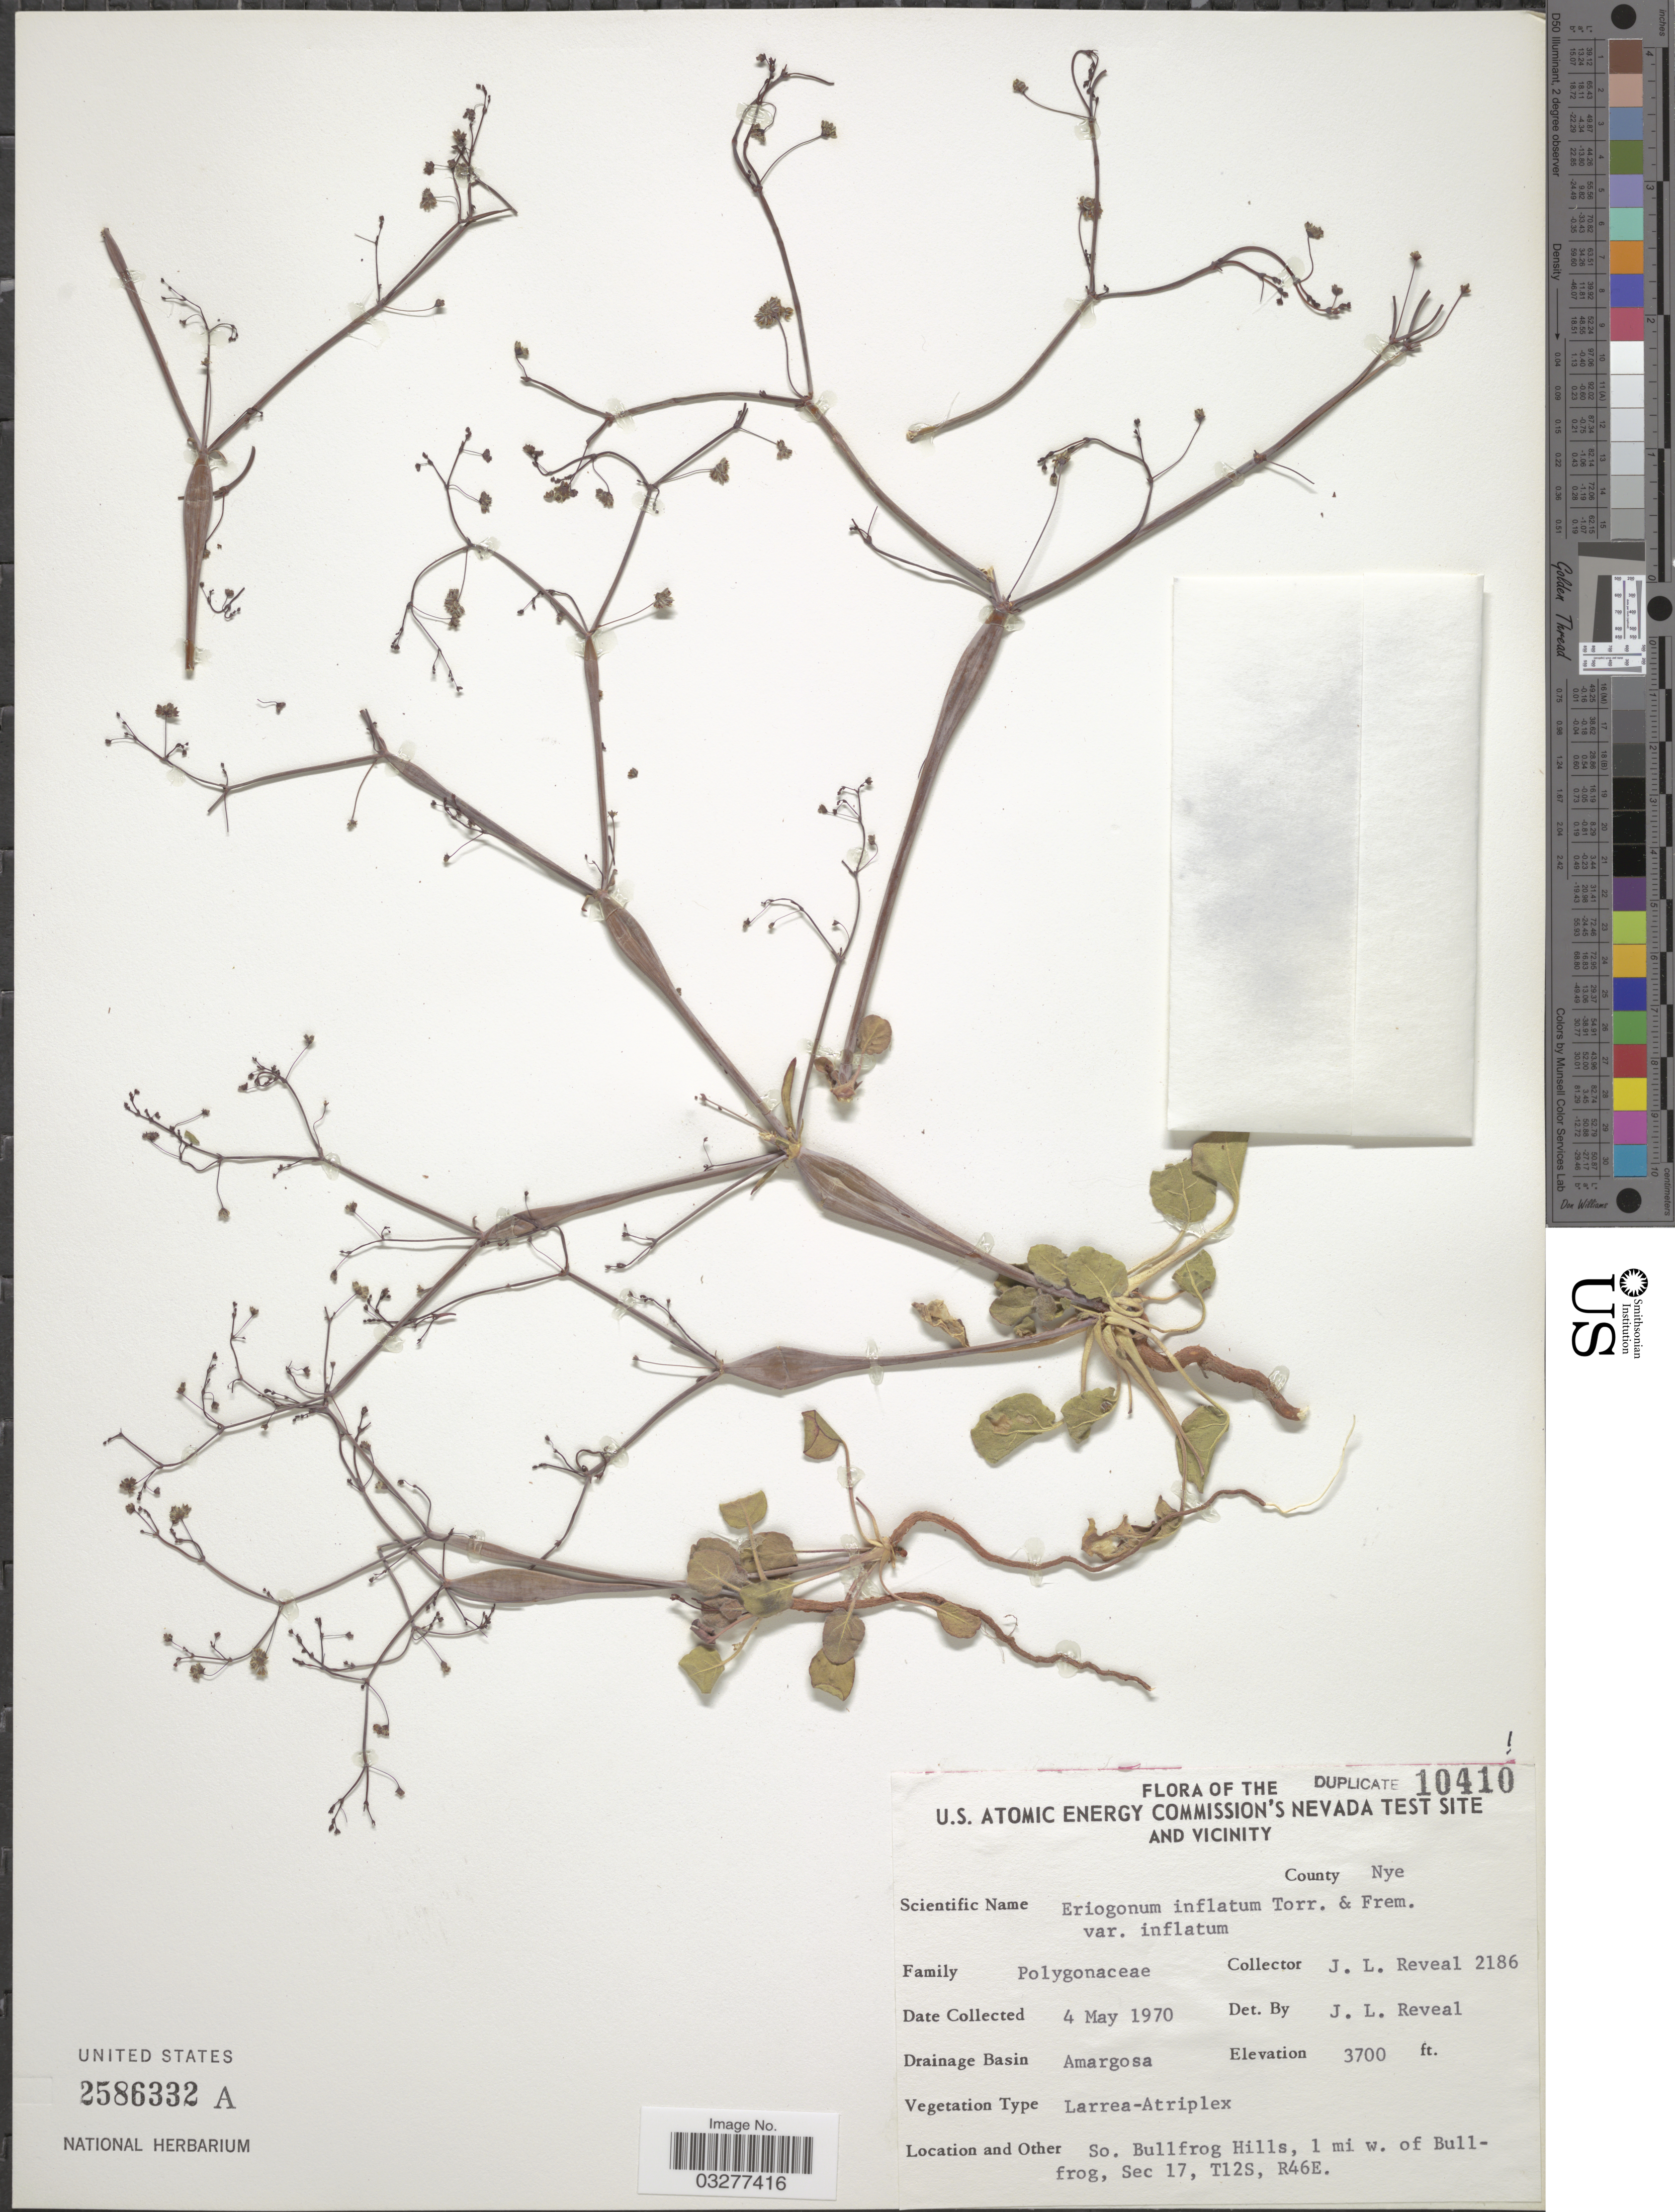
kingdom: Plantae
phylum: Tracheophyta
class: Magnoliopsida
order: Caryophyllales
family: Polygonaceae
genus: Eriogonum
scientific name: Eriogonum inflatum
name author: Torr. & Frém.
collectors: J. L. Reveal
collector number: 2186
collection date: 1970-05-04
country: United States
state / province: Nevada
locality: U. S. Atomic Energy Commission's Nevada Test Site and Vicinity. County Nye. Drainage Basin Amargosa. So. Bullfrog Hills, 1 mi w. of Bullfrog, Sec.17, T12S, R46E.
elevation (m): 1128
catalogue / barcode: US 2586332A